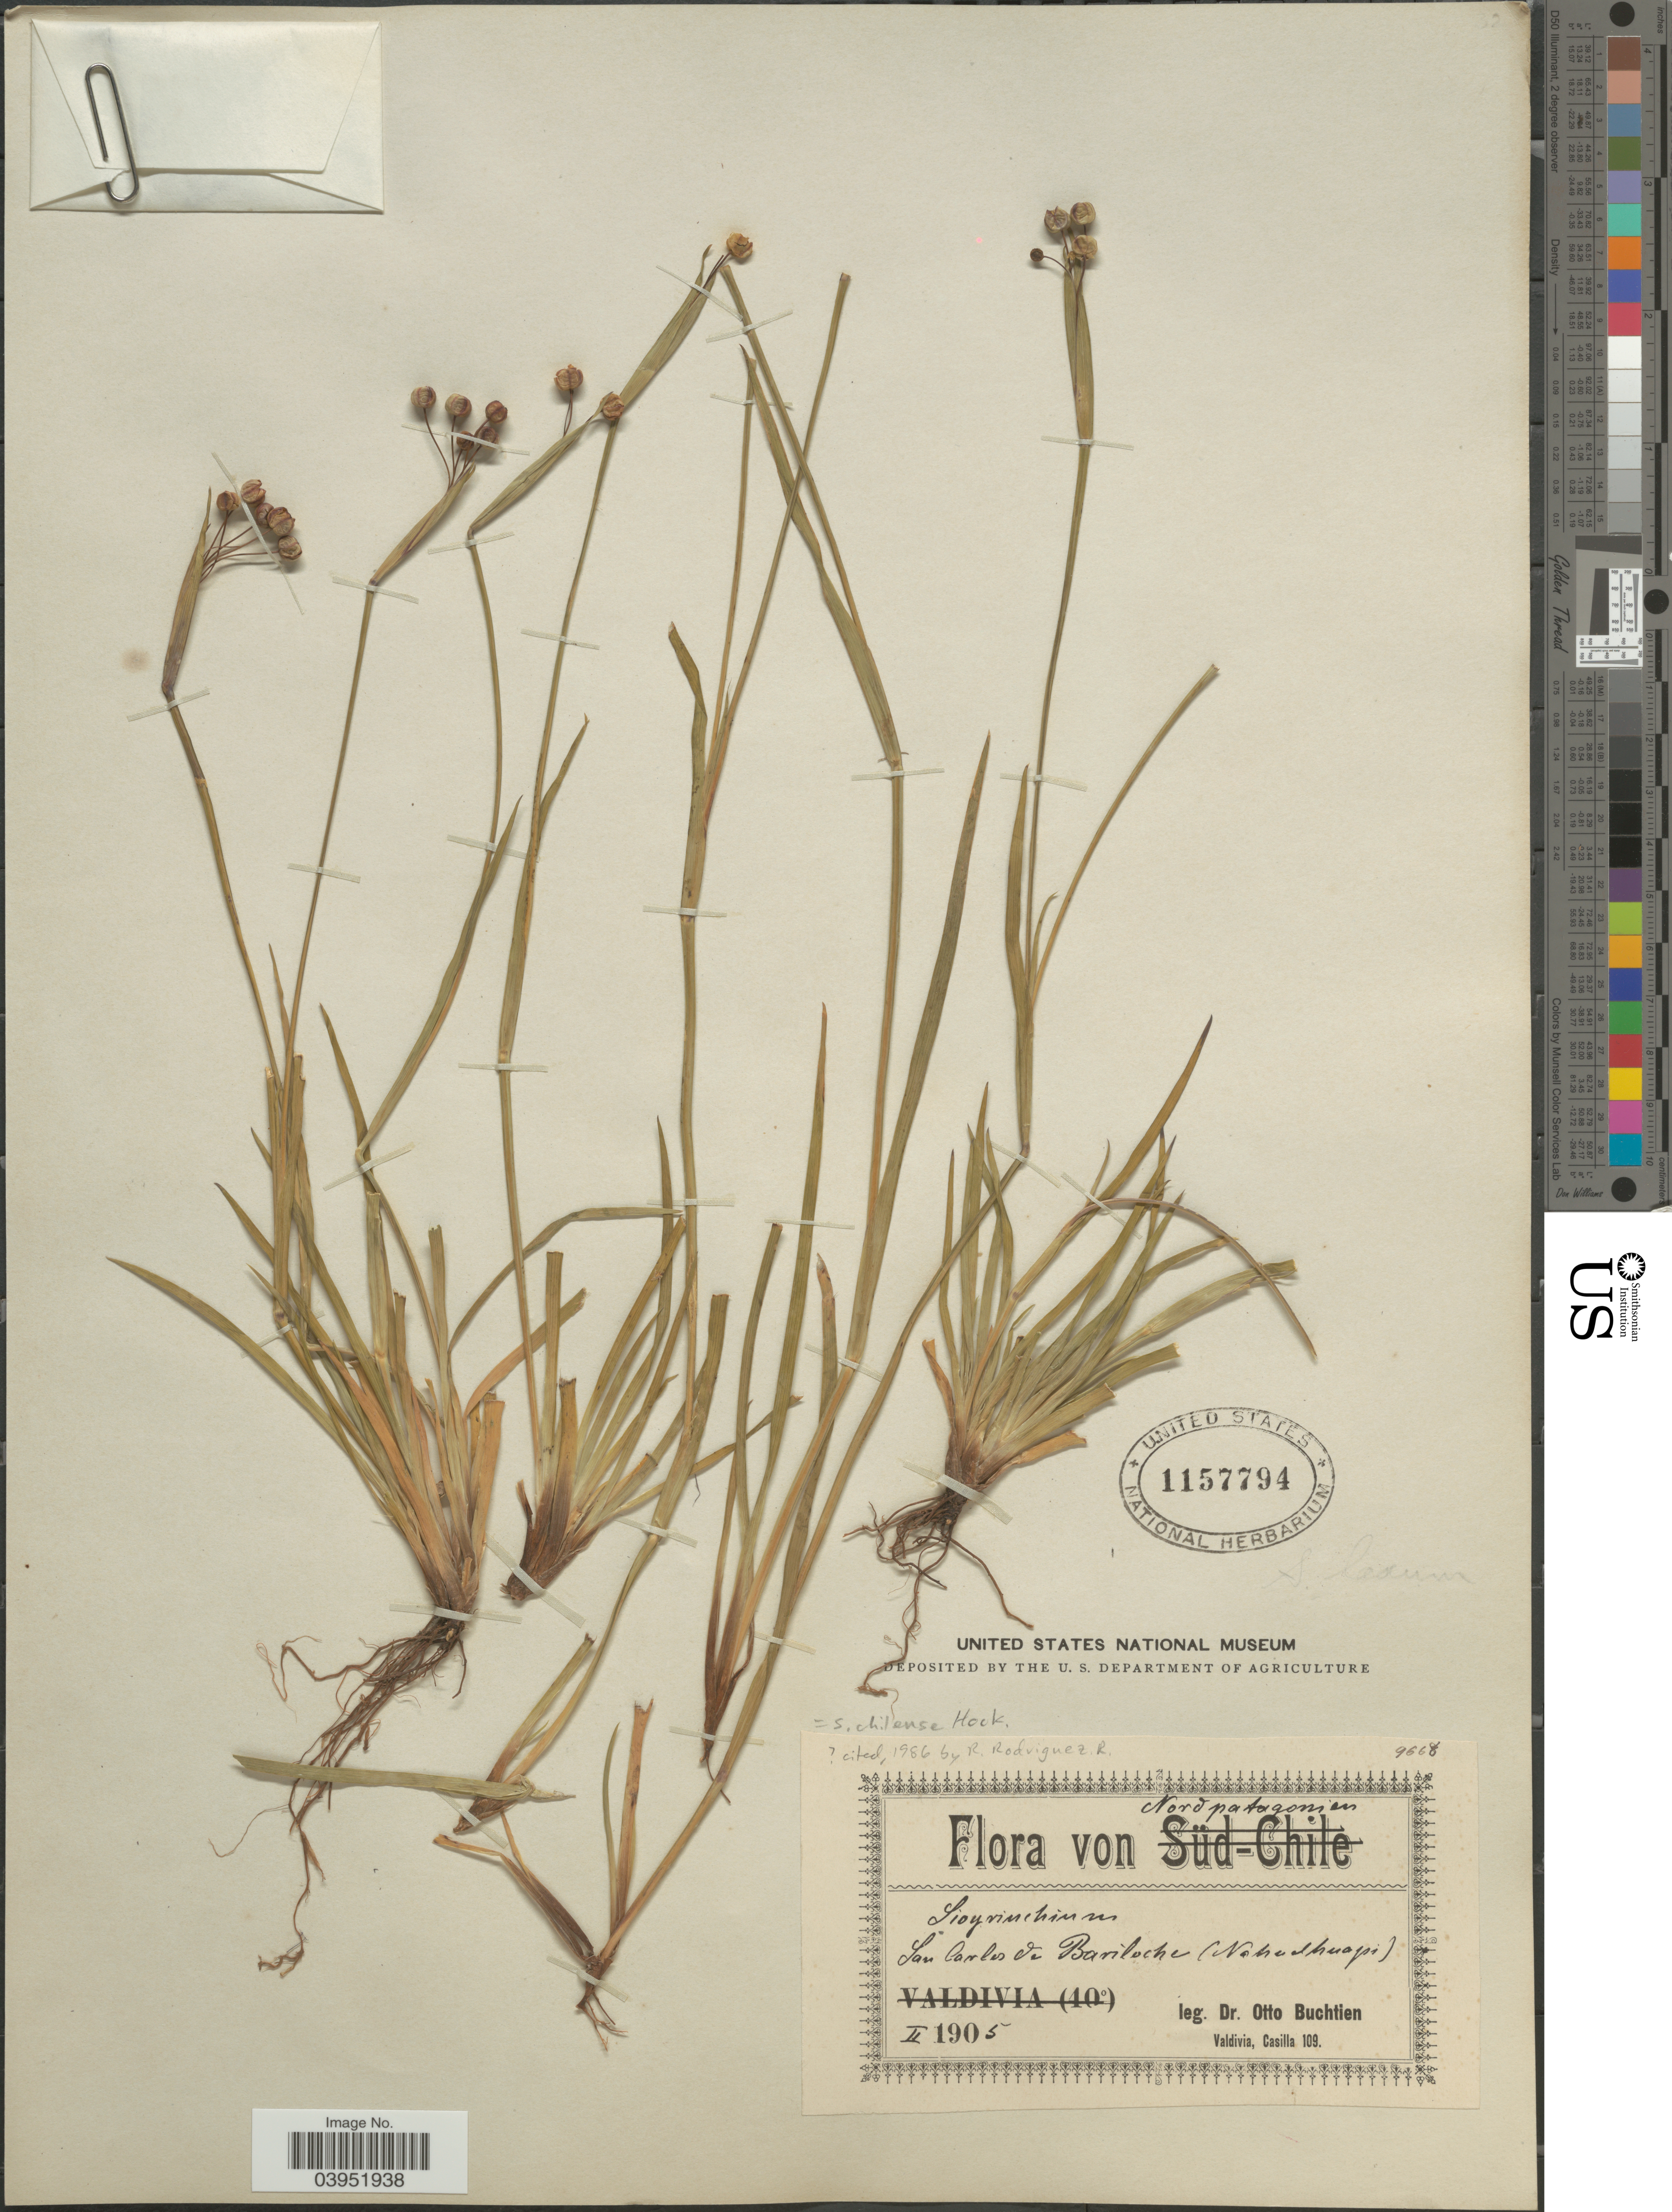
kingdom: Plantae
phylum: Tracheophyta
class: Liliopsida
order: Asparagales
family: Iridaceae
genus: Sisyrinchium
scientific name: Sisyrinchium chilense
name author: Hook.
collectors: O. Buchtien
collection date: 1905-02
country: Argentina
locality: Nordpatagonien. San Carlos de Bariloche (Nahuelhuapi).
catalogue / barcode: US 1157794